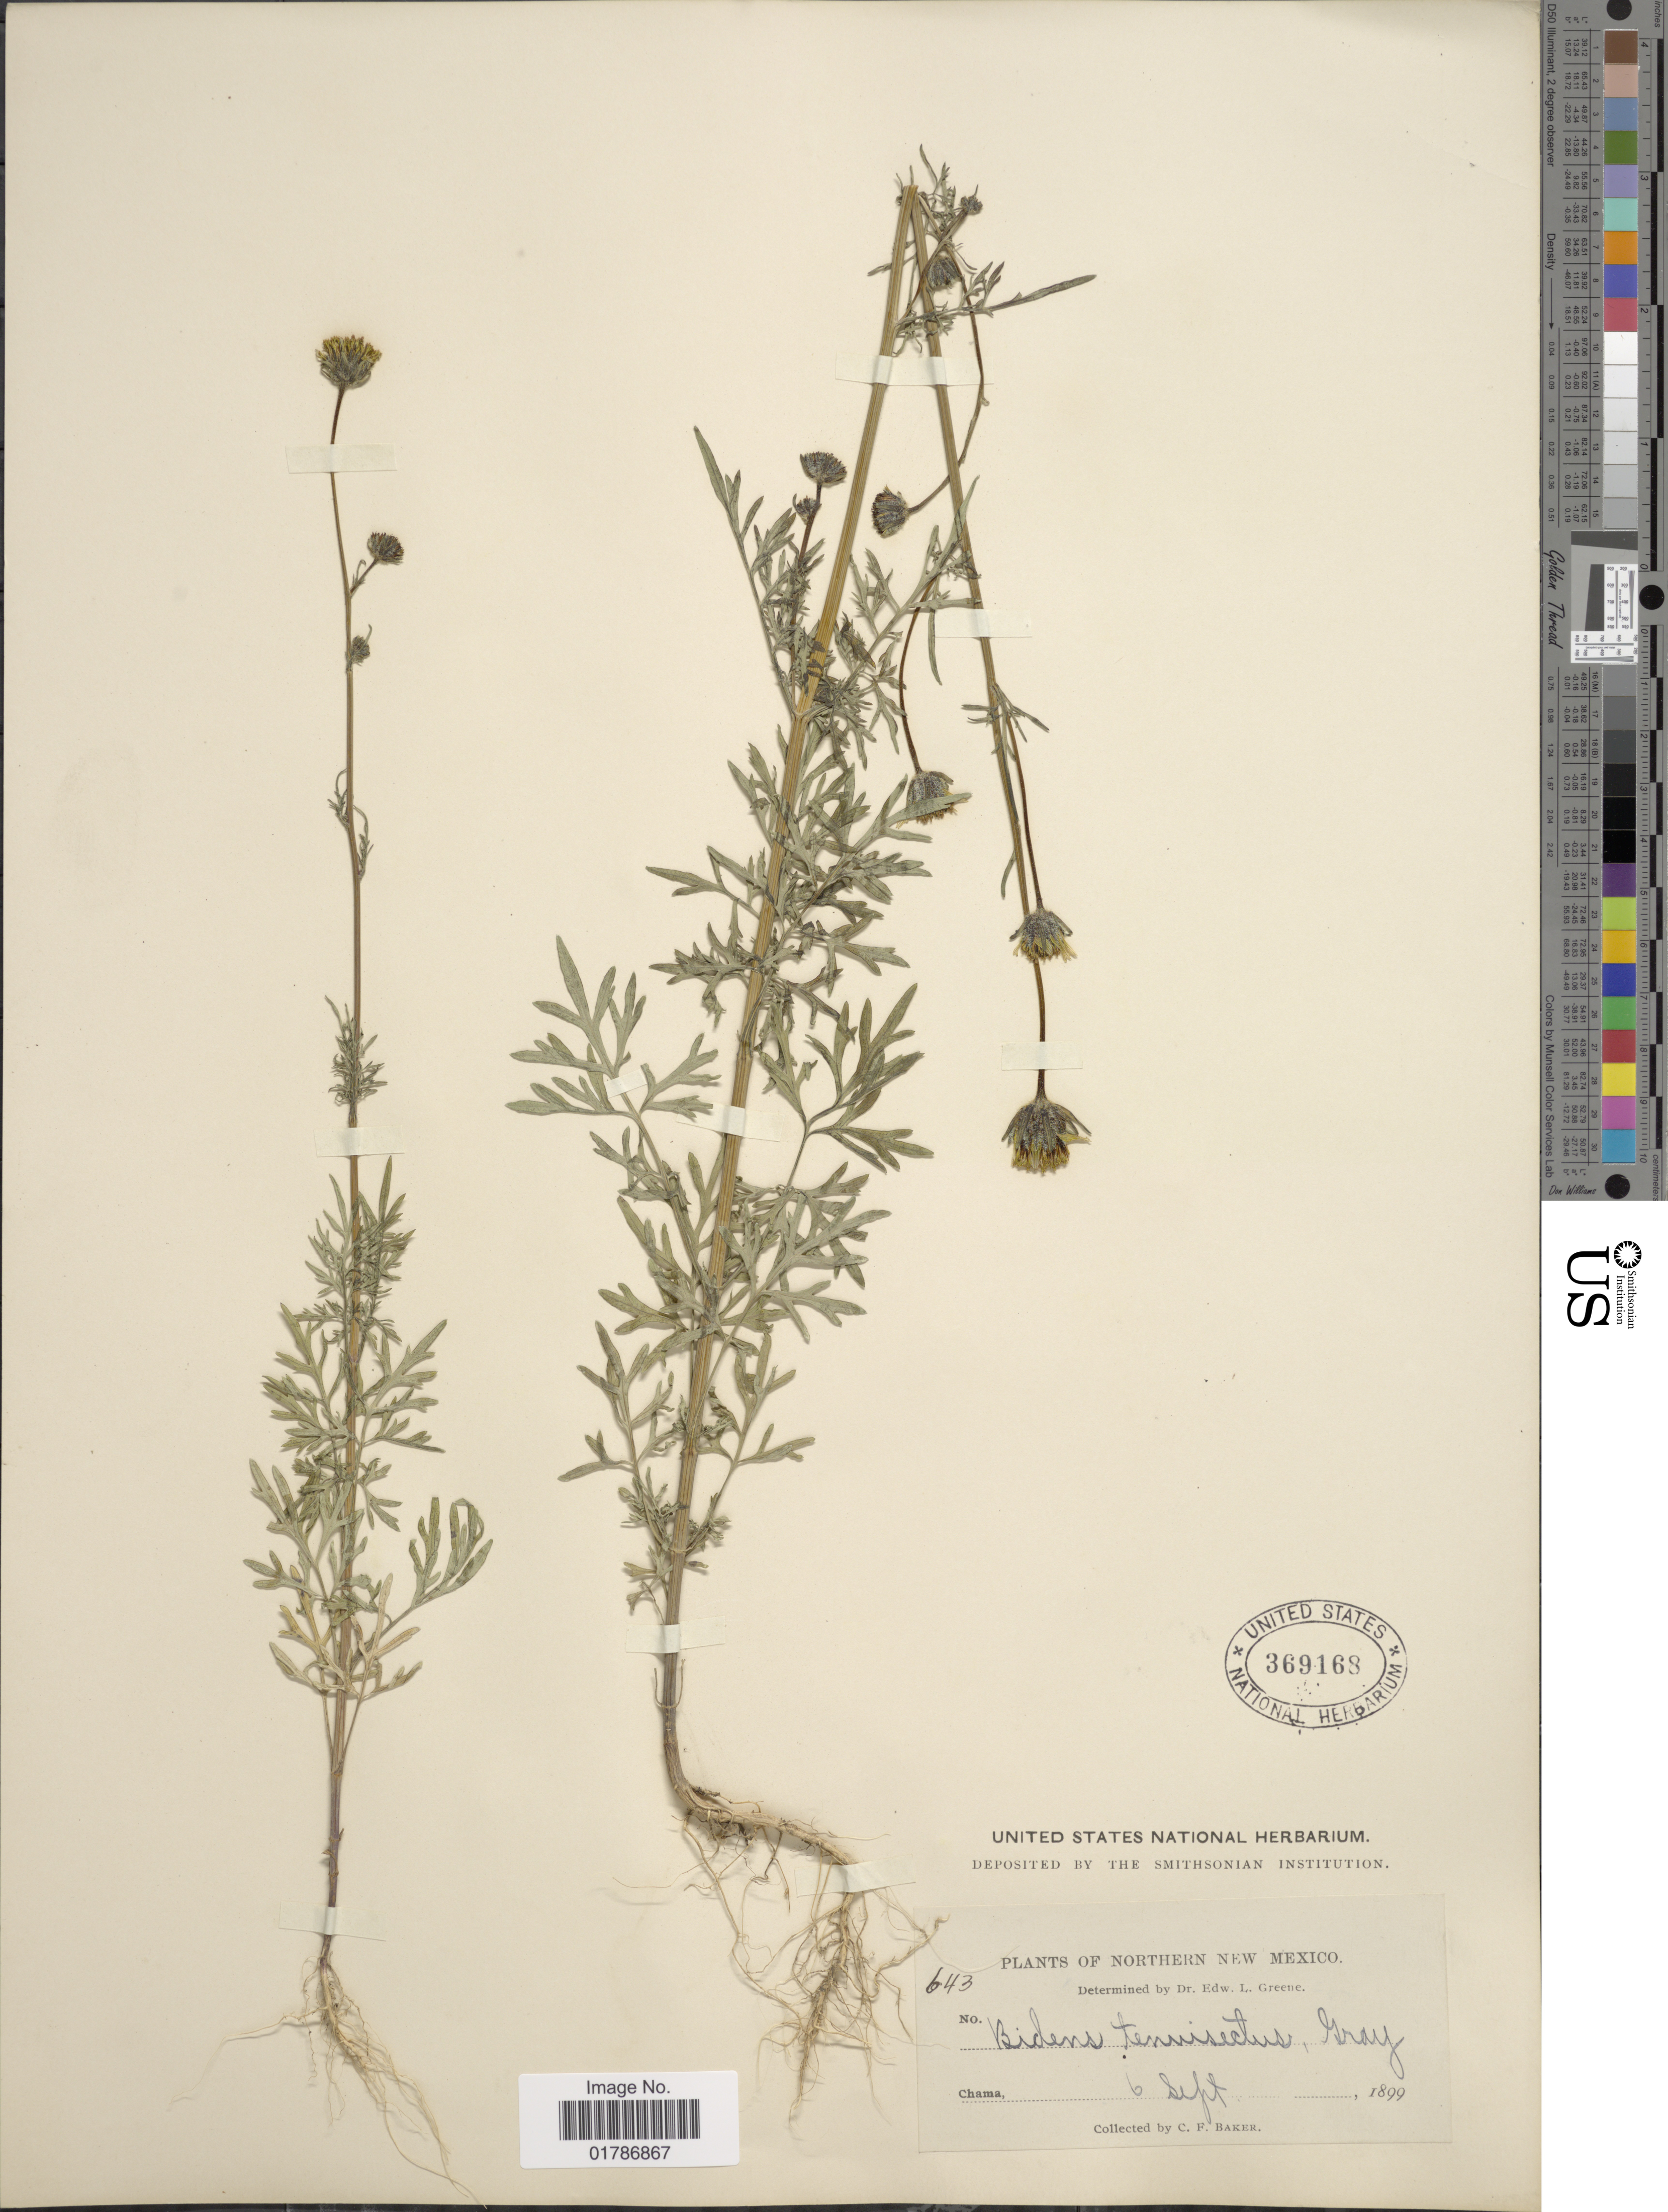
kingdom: Plantae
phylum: Tracheophyta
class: Magnoliopsida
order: Asterales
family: Asteraceae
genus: Bidens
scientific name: Bidens tenuisecta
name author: A. Gray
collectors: C. F. Baker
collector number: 643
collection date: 1899-09-06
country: United States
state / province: New Mexico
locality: Northern New Mexico, Chama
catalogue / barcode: US 369168